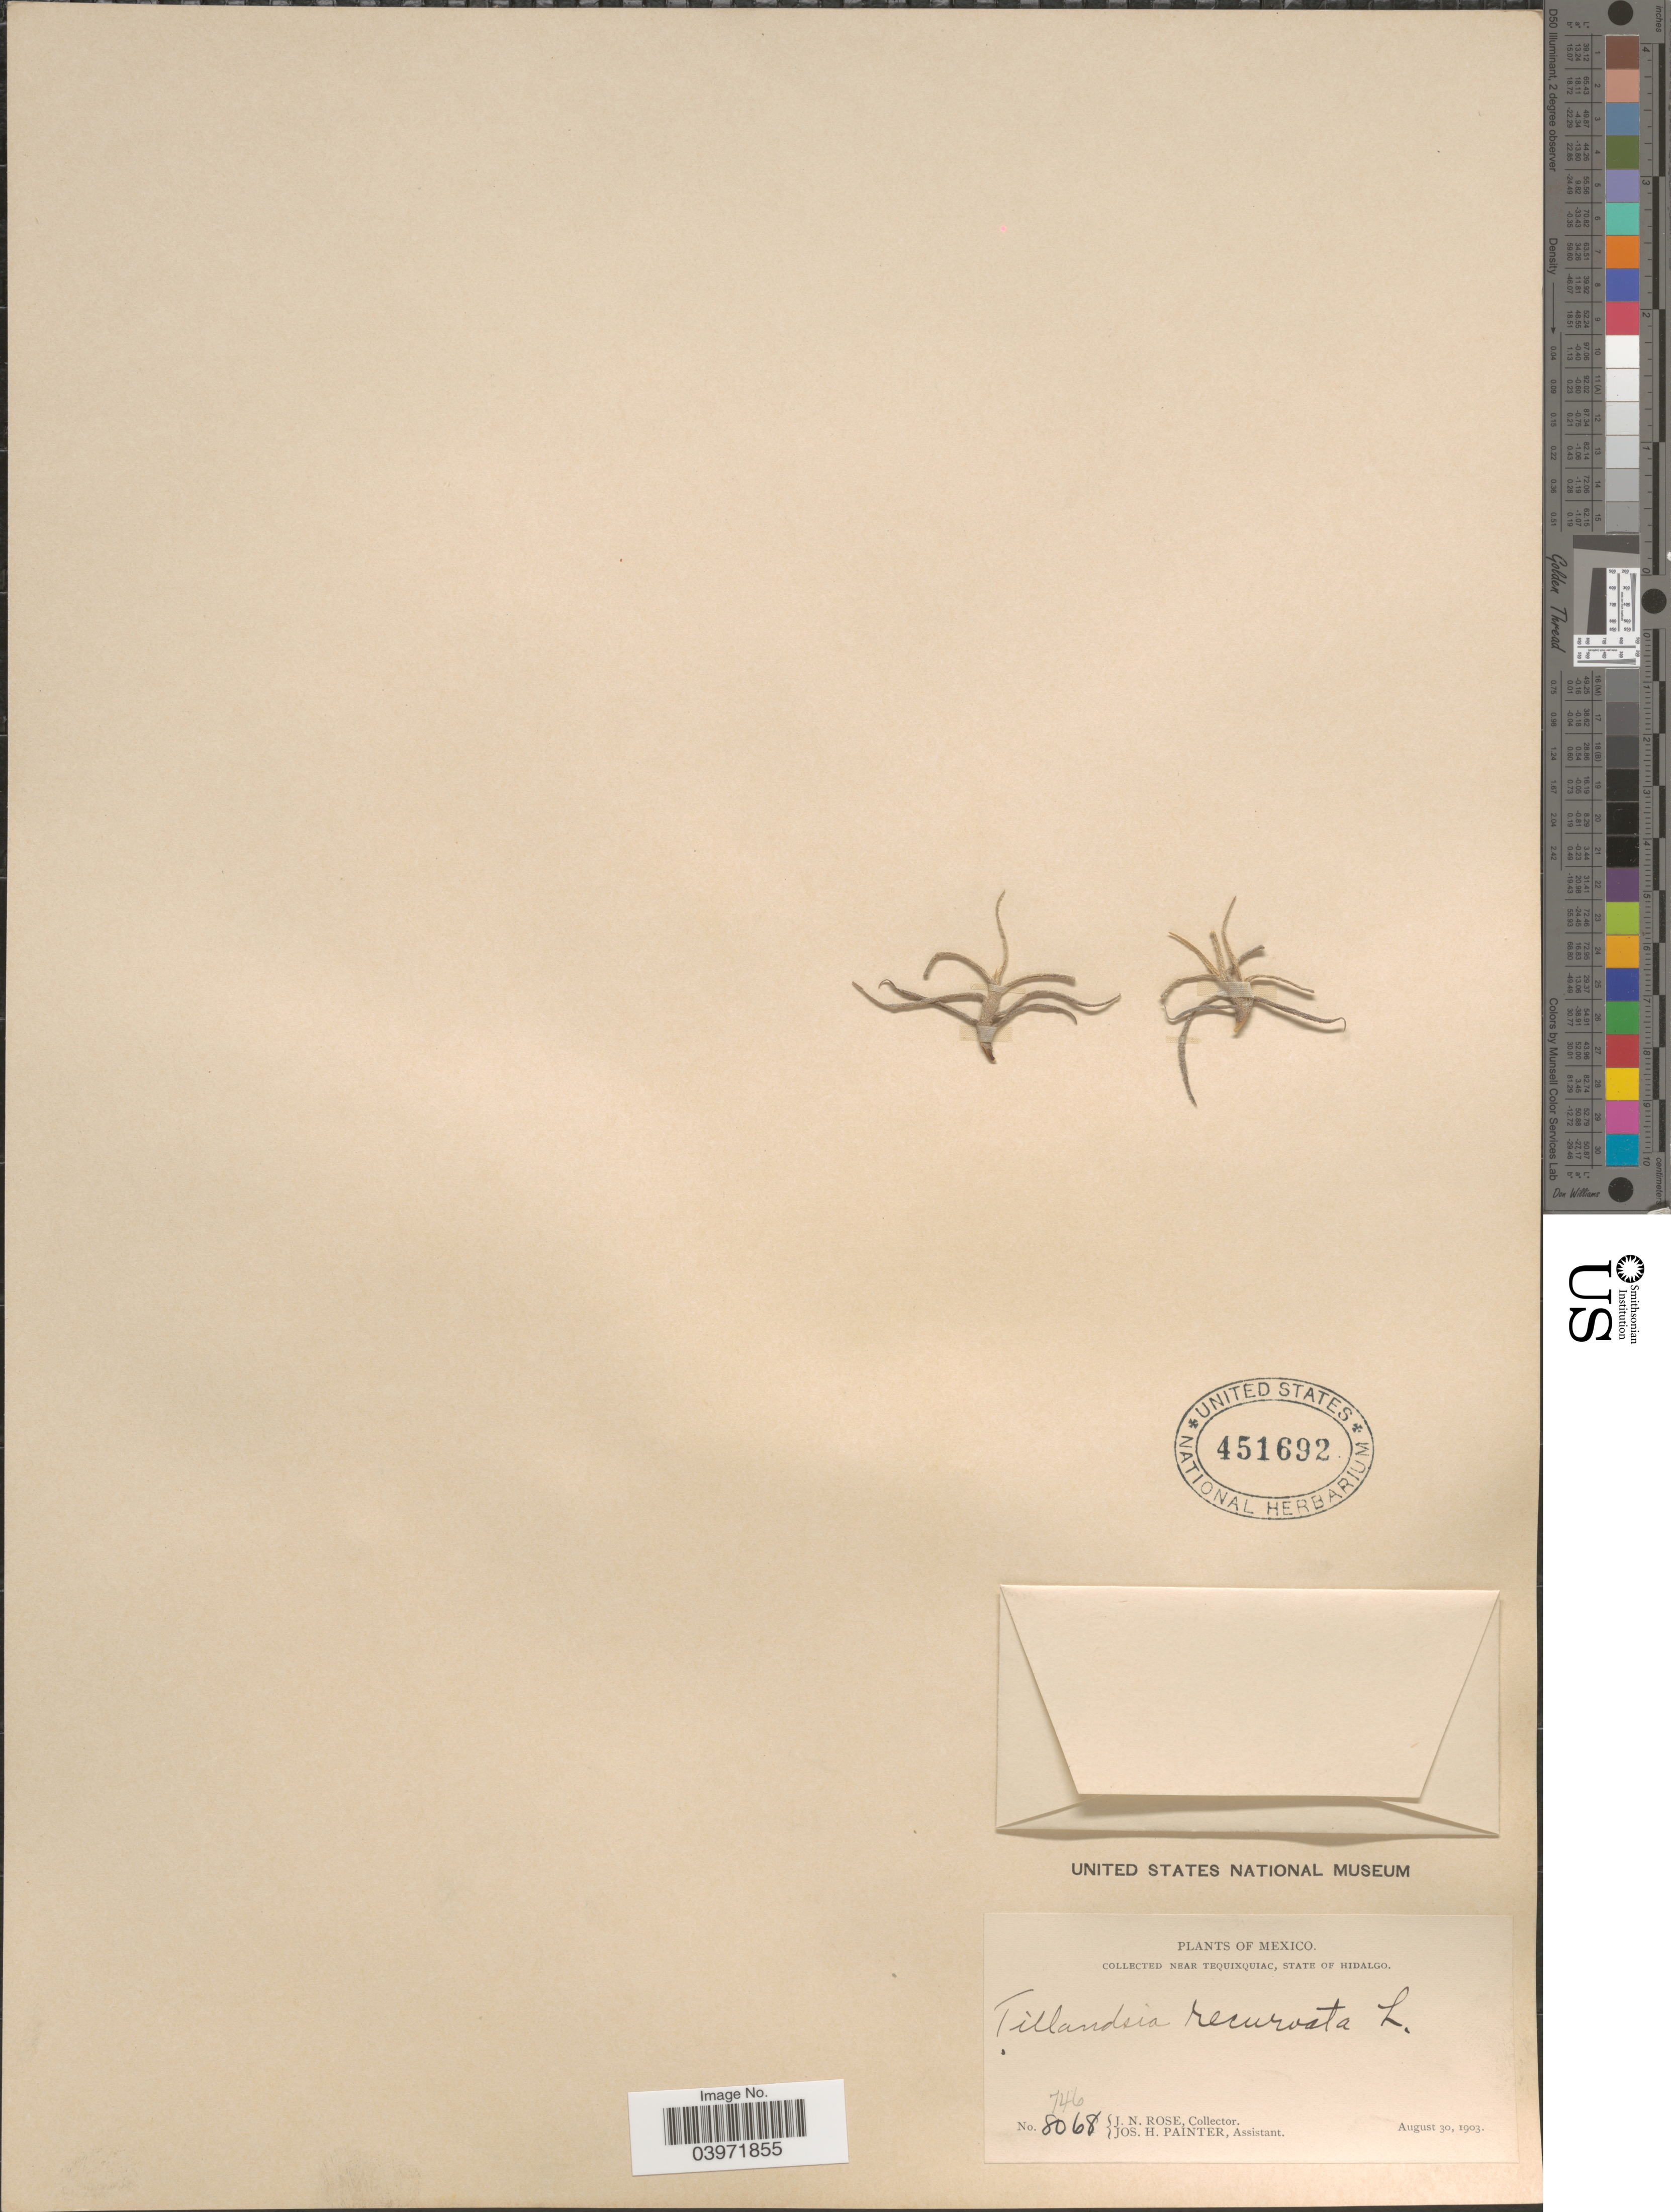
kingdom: Plantae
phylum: Tracheophyta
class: Liliopsida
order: Poales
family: Bromeliaceae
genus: Tillandsia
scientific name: Tillandsia recurvata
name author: L.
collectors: J. N. Rose & J. H. Painter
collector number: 746/8068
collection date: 1903-08-30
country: Mexico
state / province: Hidalgo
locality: Near Tequixquiac.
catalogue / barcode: US 451692